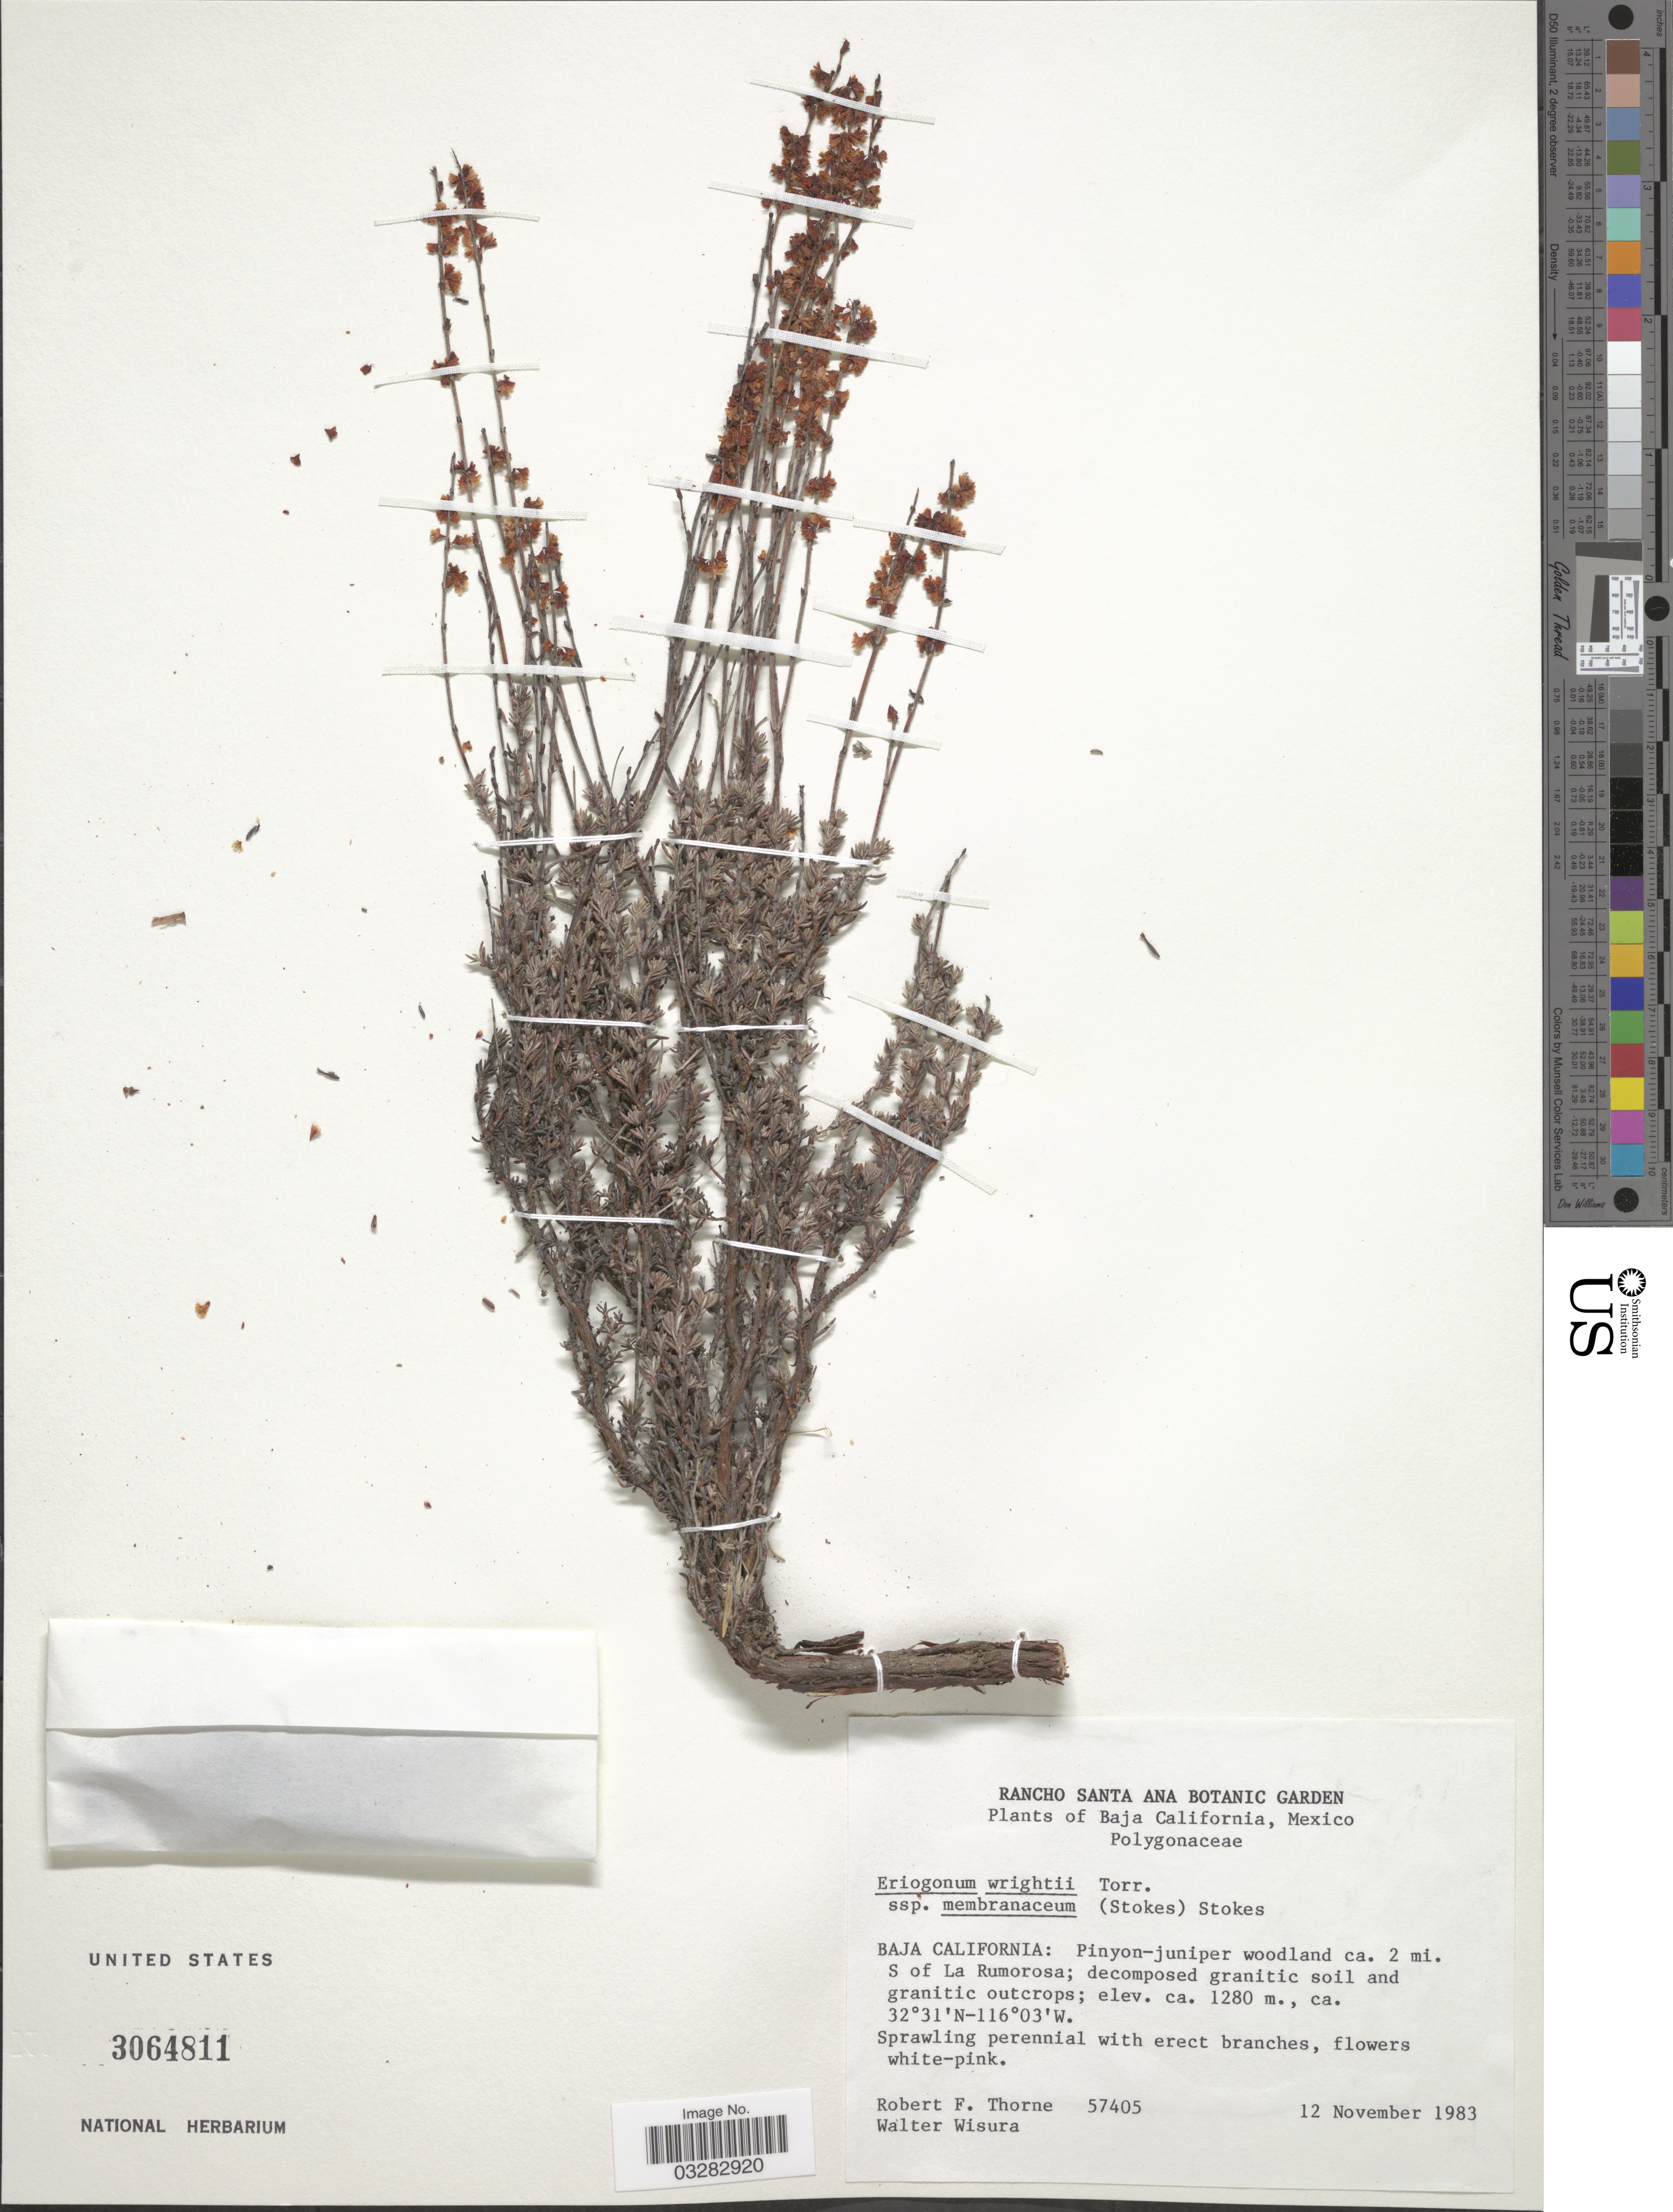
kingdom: Plantae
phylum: Tracheophyta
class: Magnoliopsida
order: Caryophyllales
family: Polygonaceae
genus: Eriogonum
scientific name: Eriogonum wrightii var. membranaceum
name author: S. Stokes ex Jeps.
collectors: R. F. Thorne & W. Wisura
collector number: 57405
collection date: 1983-11-12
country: Mexico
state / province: Baja California Norte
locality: Pinyon-juniper woodland ca. 2 mi. S of La Rumorosa.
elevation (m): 1280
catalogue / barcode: US 3064811